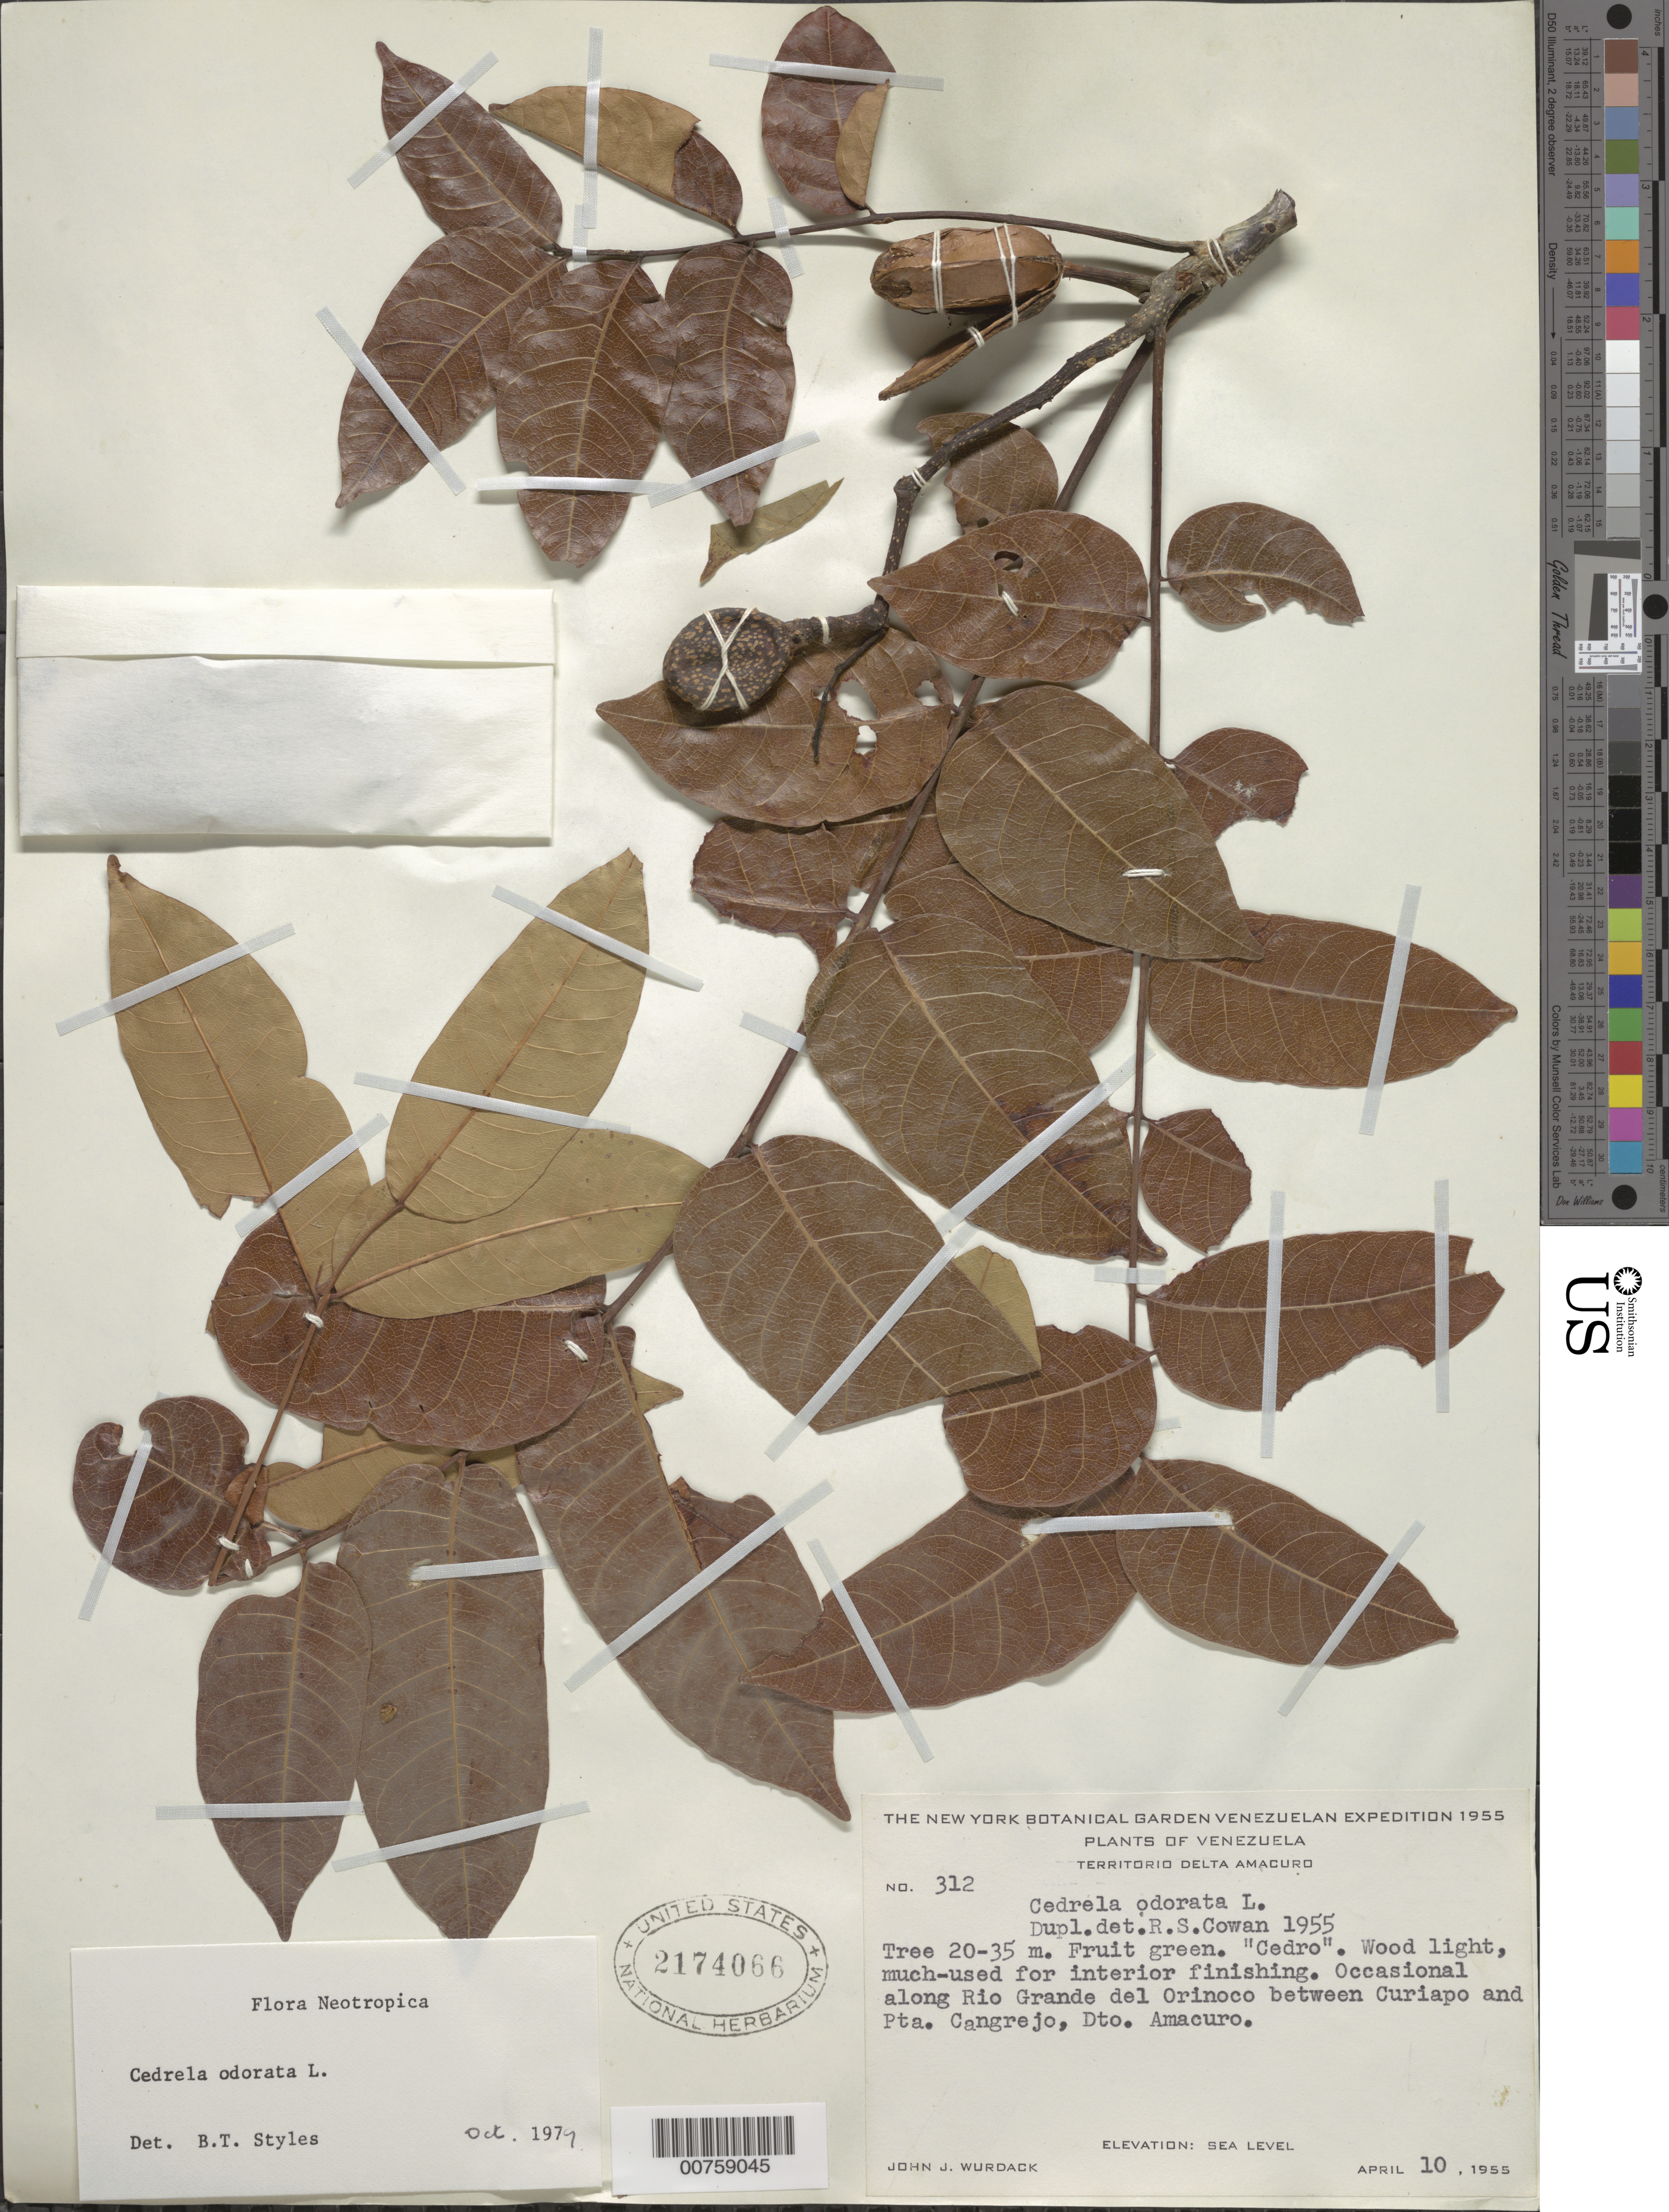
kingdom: Plantae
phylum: Tracheophyta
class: Magnoliopsida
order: Sapindales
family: Meliaceae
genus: Cedrela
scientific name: Cedrela odorata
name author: L.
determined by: Styles, B. T.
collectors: J. J. Wurdack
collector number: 312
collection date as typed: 10-Apr-55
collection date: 1955-04-10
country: Venezuela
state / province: Delta Amacuro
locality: Río Grande del Orinoco, betw Curiapo and Pta. Cangrejo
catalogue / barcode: US 2174066